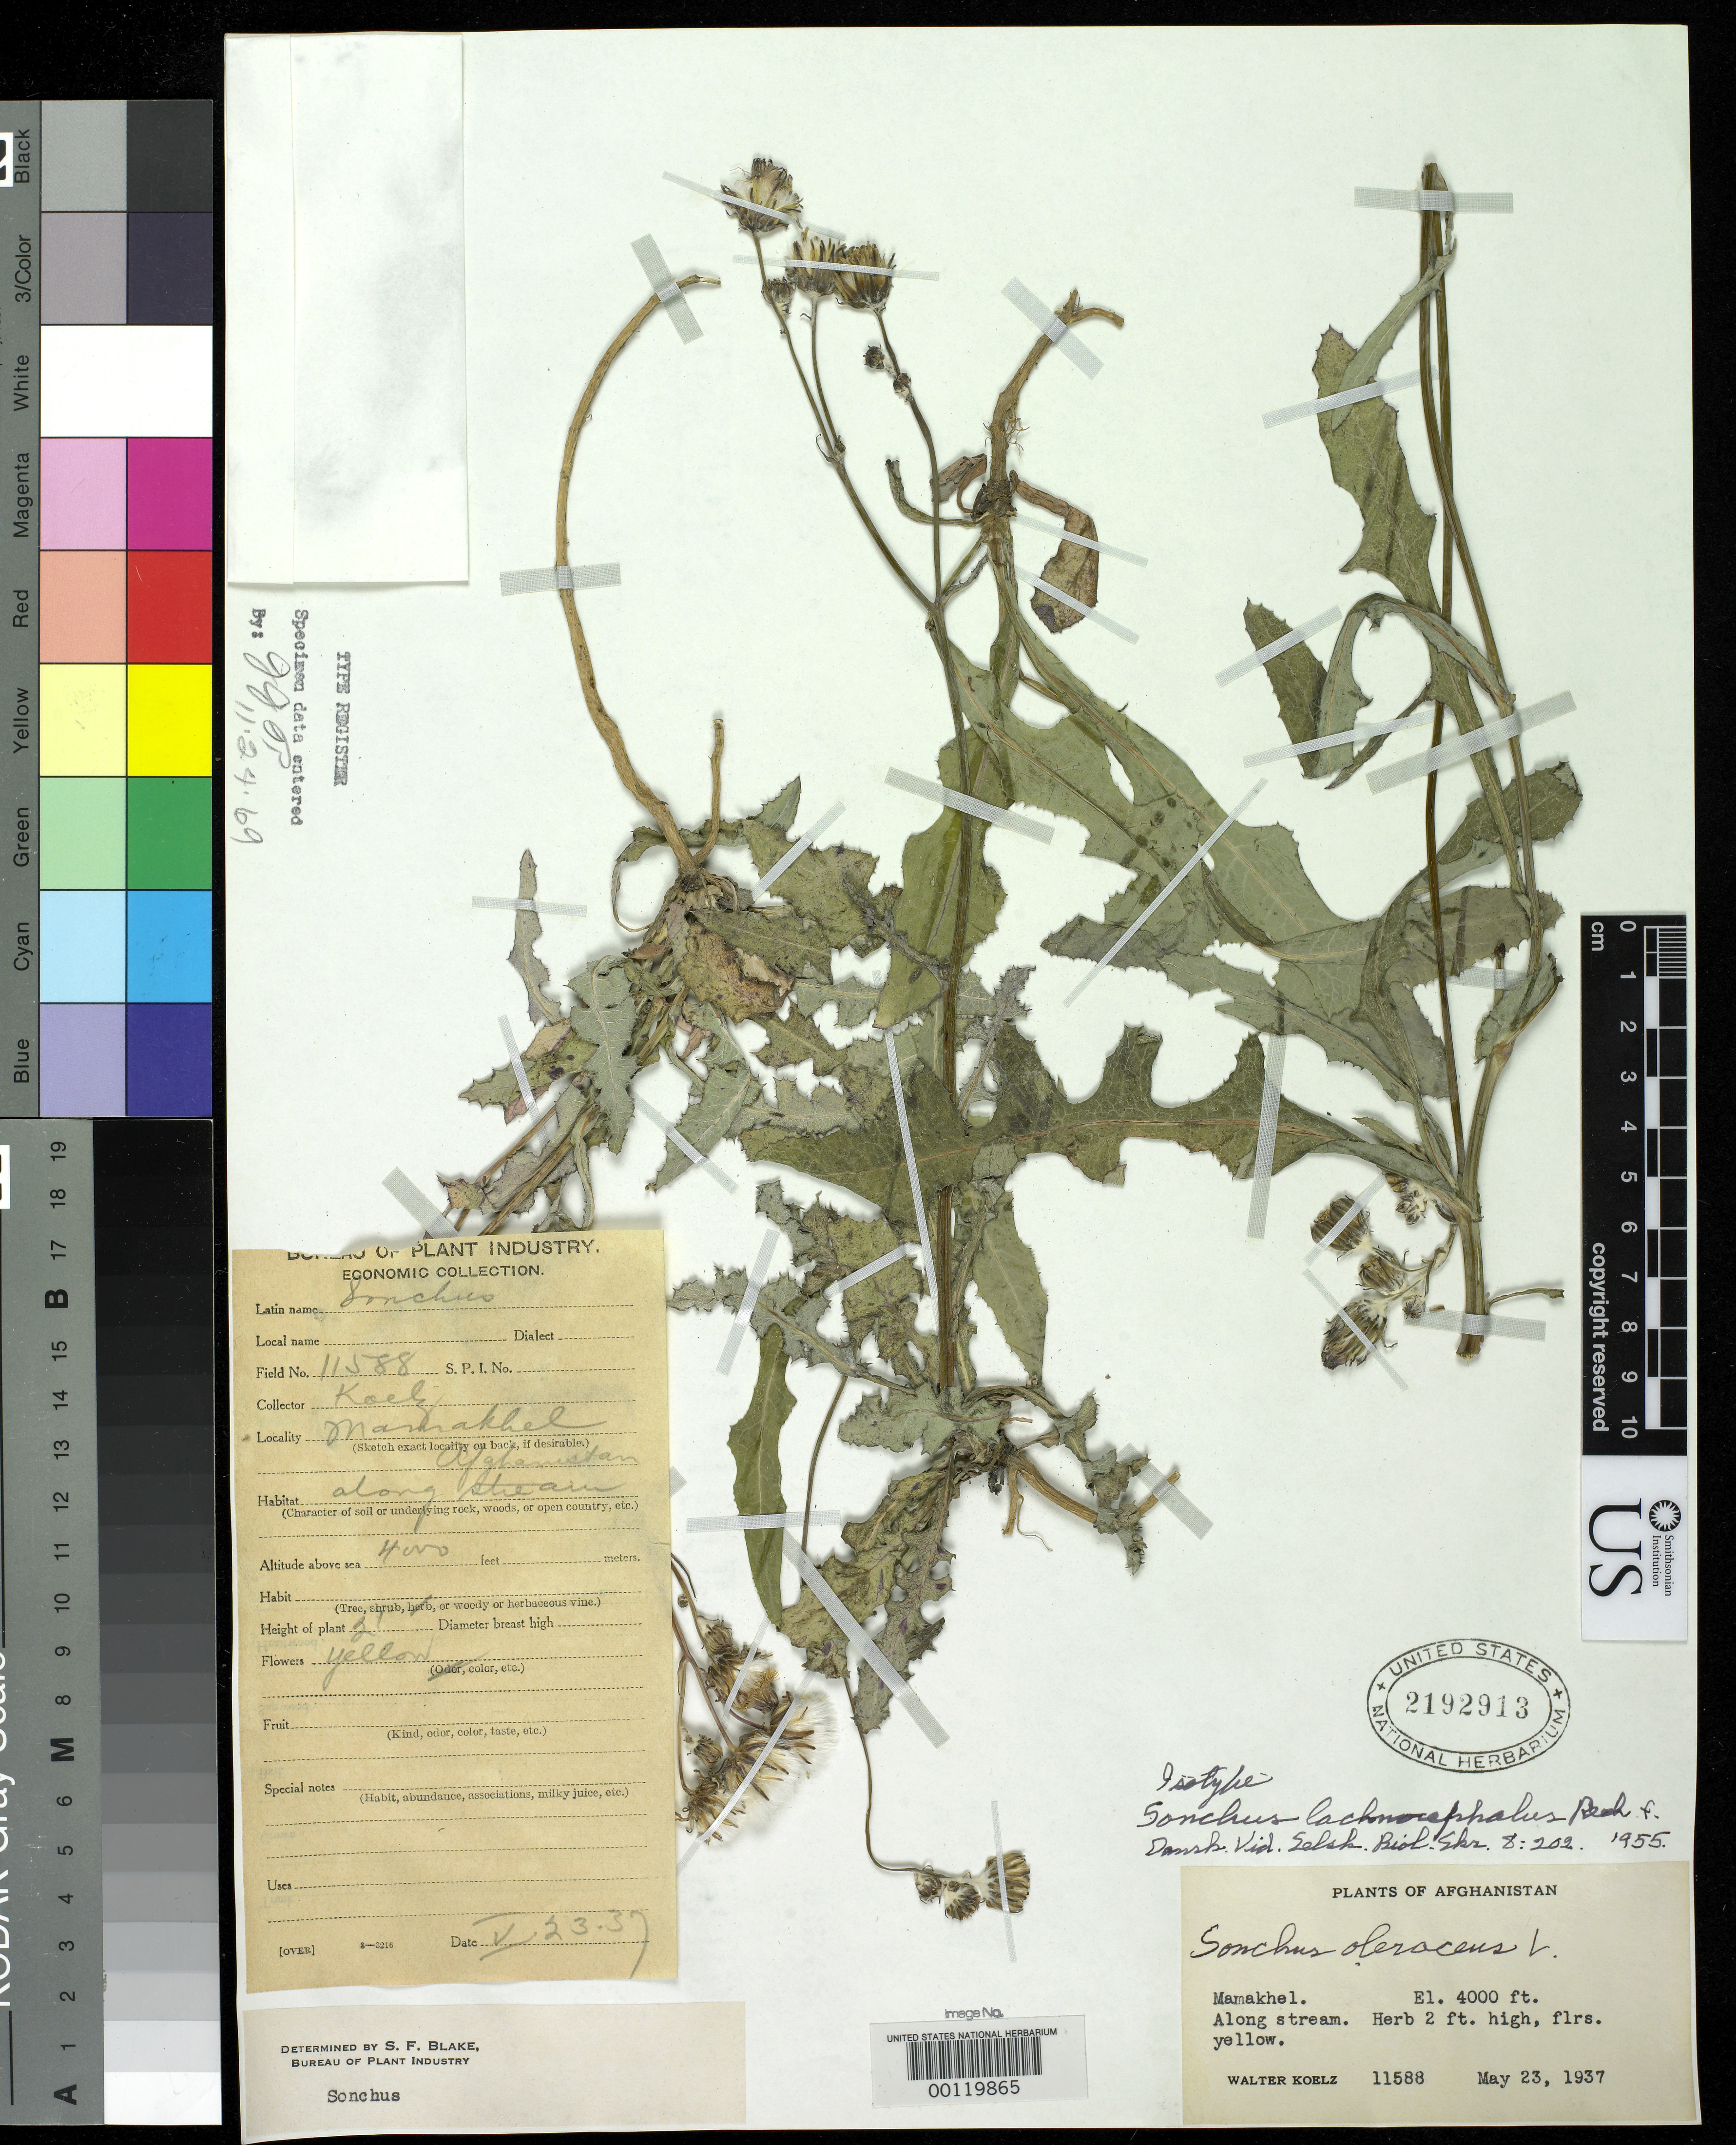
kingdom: Plantae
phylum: Tracheophyta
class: Magnoliopsida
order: Asterales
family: Asteraceae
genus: Sonchus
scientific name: Sonchus lachnocephalus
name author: Rech. f.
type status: Isotype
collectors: W. N. Koelz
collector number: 11588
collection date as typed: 23 May 1937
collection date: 1937-05-23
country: Afghanistan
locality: Mamakhel.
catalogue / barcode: US 2192913